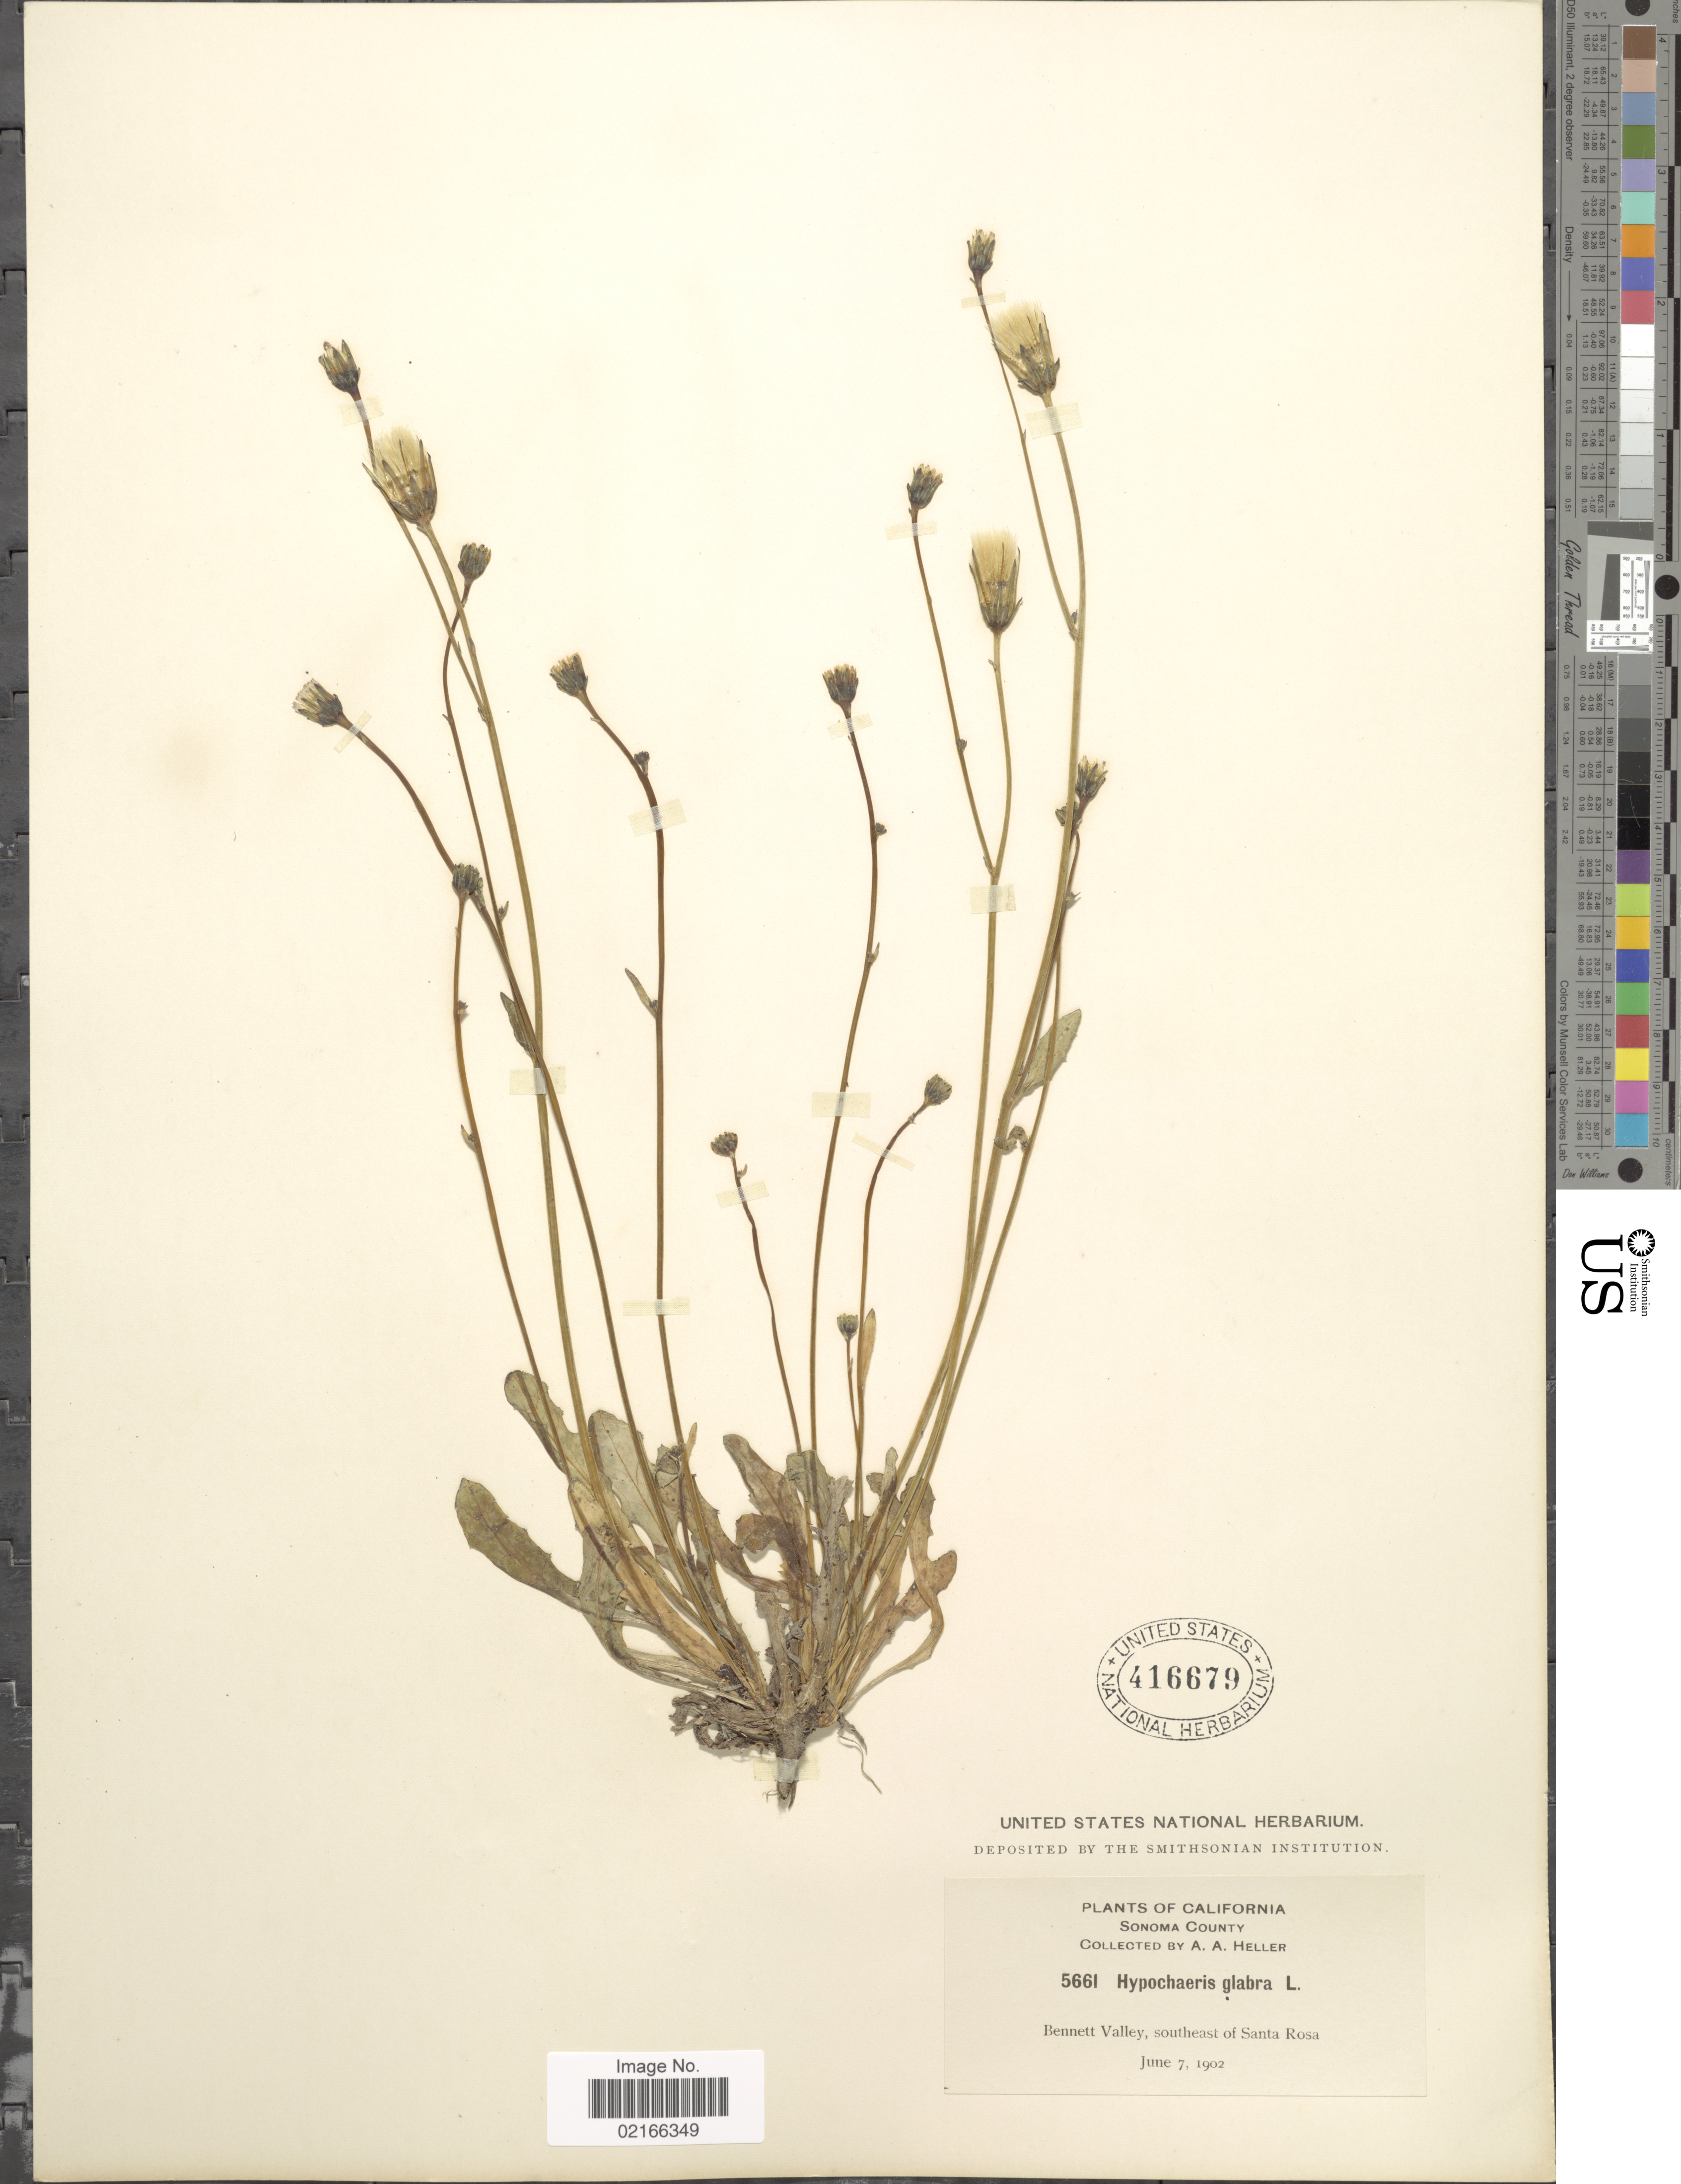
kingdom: Plantae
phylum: Tracheophyta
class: Magnoliopsida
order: Asterales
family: Asteraceae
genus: Hypochaeris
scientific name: Hypochaeris glabra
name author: L.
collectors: A. A. Heller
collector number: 5661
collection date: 1902-06-07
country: United States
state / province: California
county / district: Sonoma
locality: Sonoma County. Bennett Valley, southeast of Santa Rosa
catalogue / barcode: US 416679